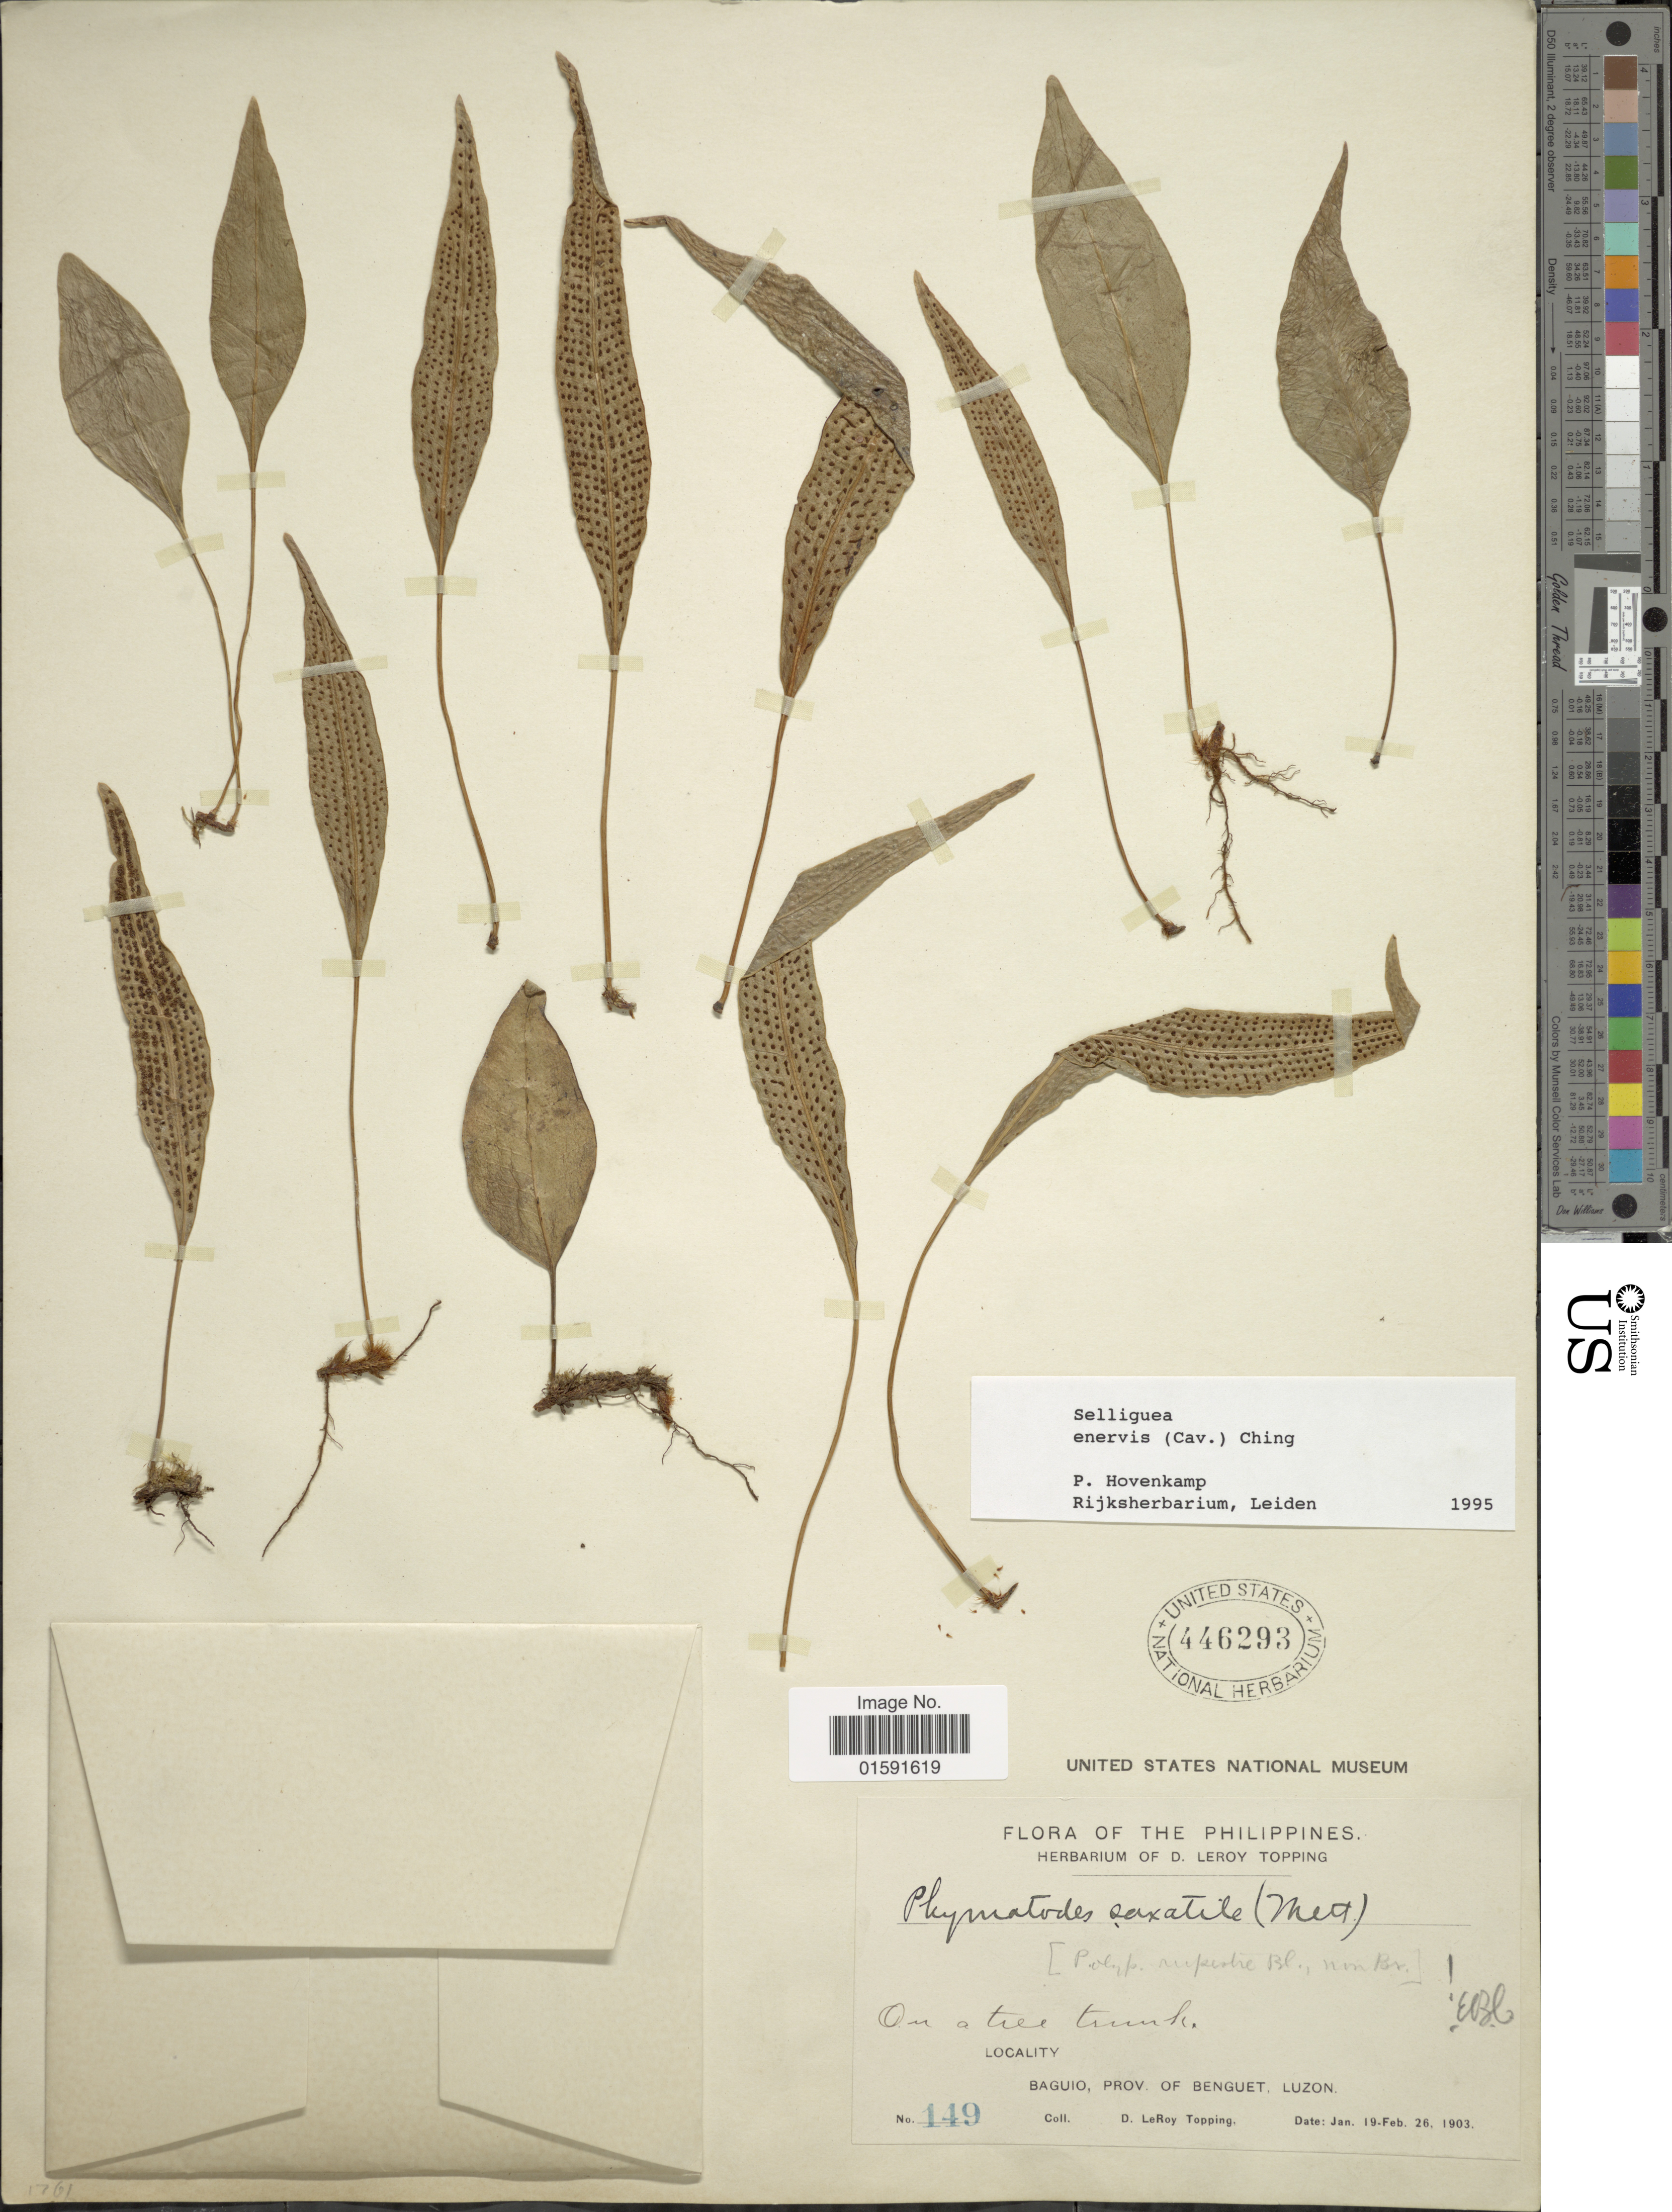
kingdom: Plantae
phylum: Tracheophyta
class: Polypodiopsida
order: Polypodiales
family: Polypodiaceae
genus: Selliguea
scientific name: Selliguea enervis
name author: (Cav.) Ching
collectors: D. L. Topping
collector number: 449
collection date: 1903-01-29/1903-02-26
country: Philippines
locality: Baguio, Prov. of Benguet, Luzon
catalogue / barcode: US 446293